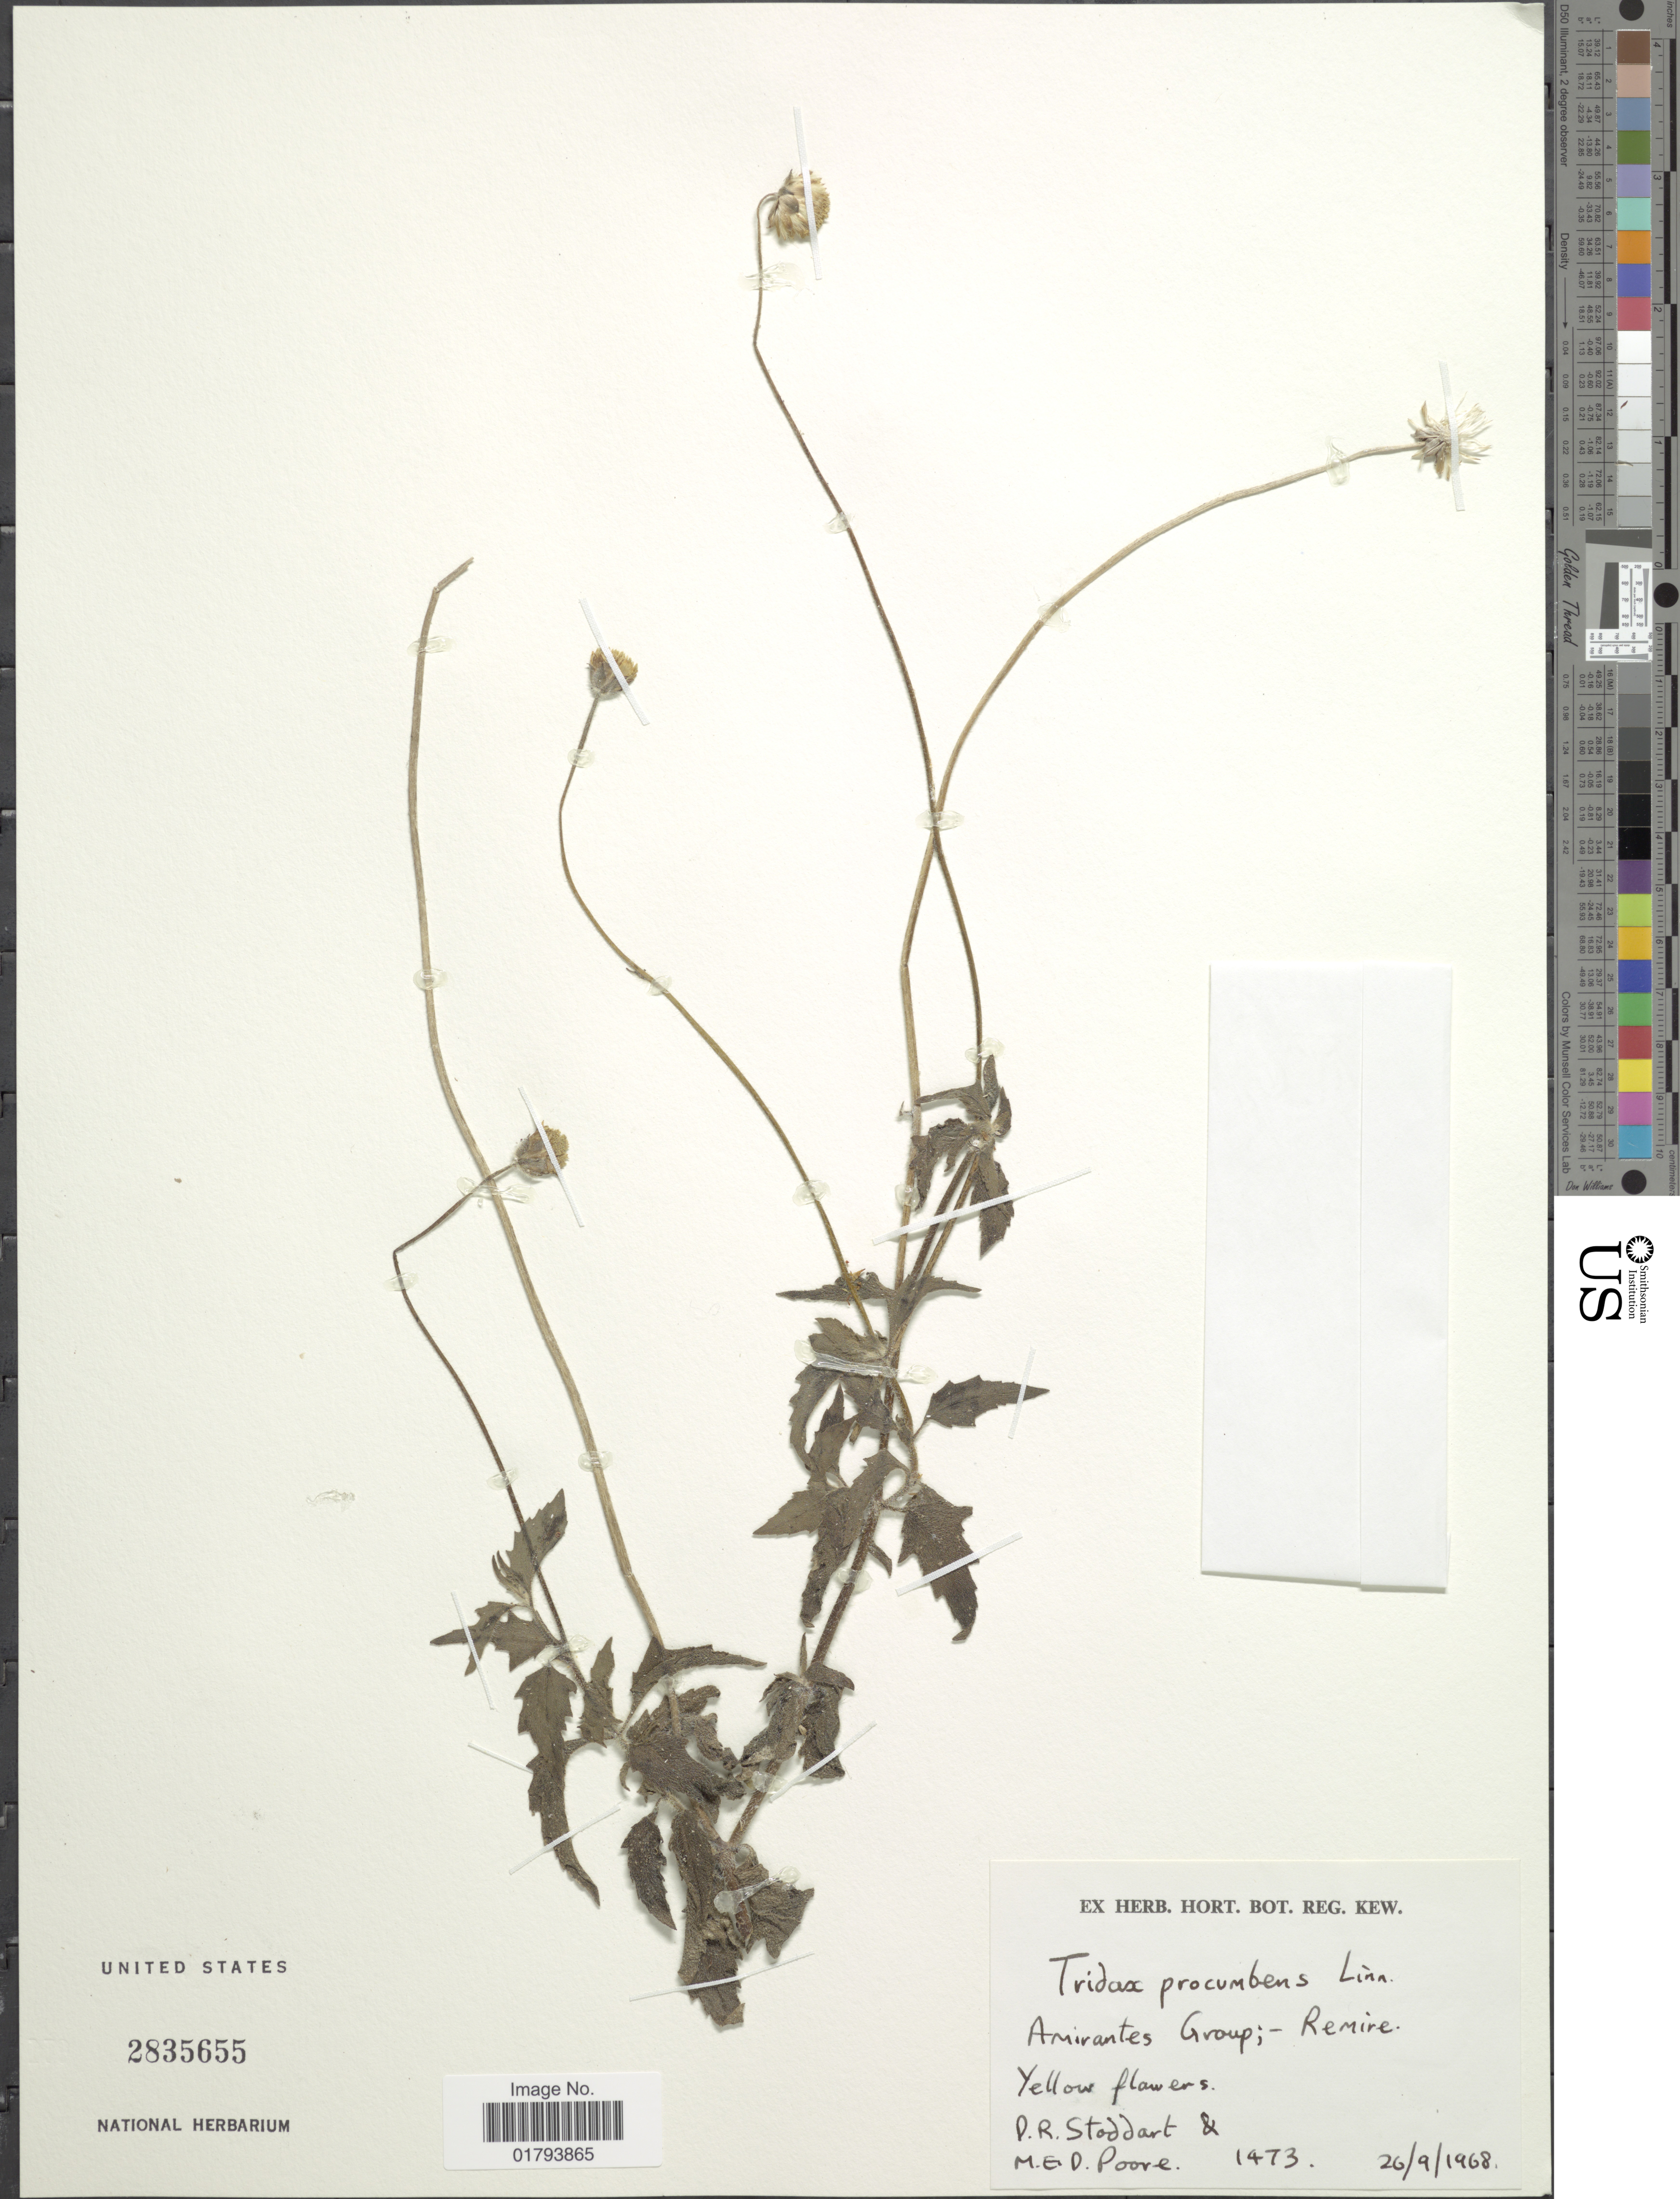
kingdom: Plantae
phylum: Tracheophyta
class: Magnoliopsida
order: Asterales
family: Asteraceae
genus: Tridax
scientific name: Tridax procumbens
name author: L.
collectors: D. R. Stoddart & M. E. D. Poore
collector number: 1473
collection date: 1968-09-20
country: Seychelles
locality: Amirantes Group; - Remire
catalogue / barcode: US 2835655